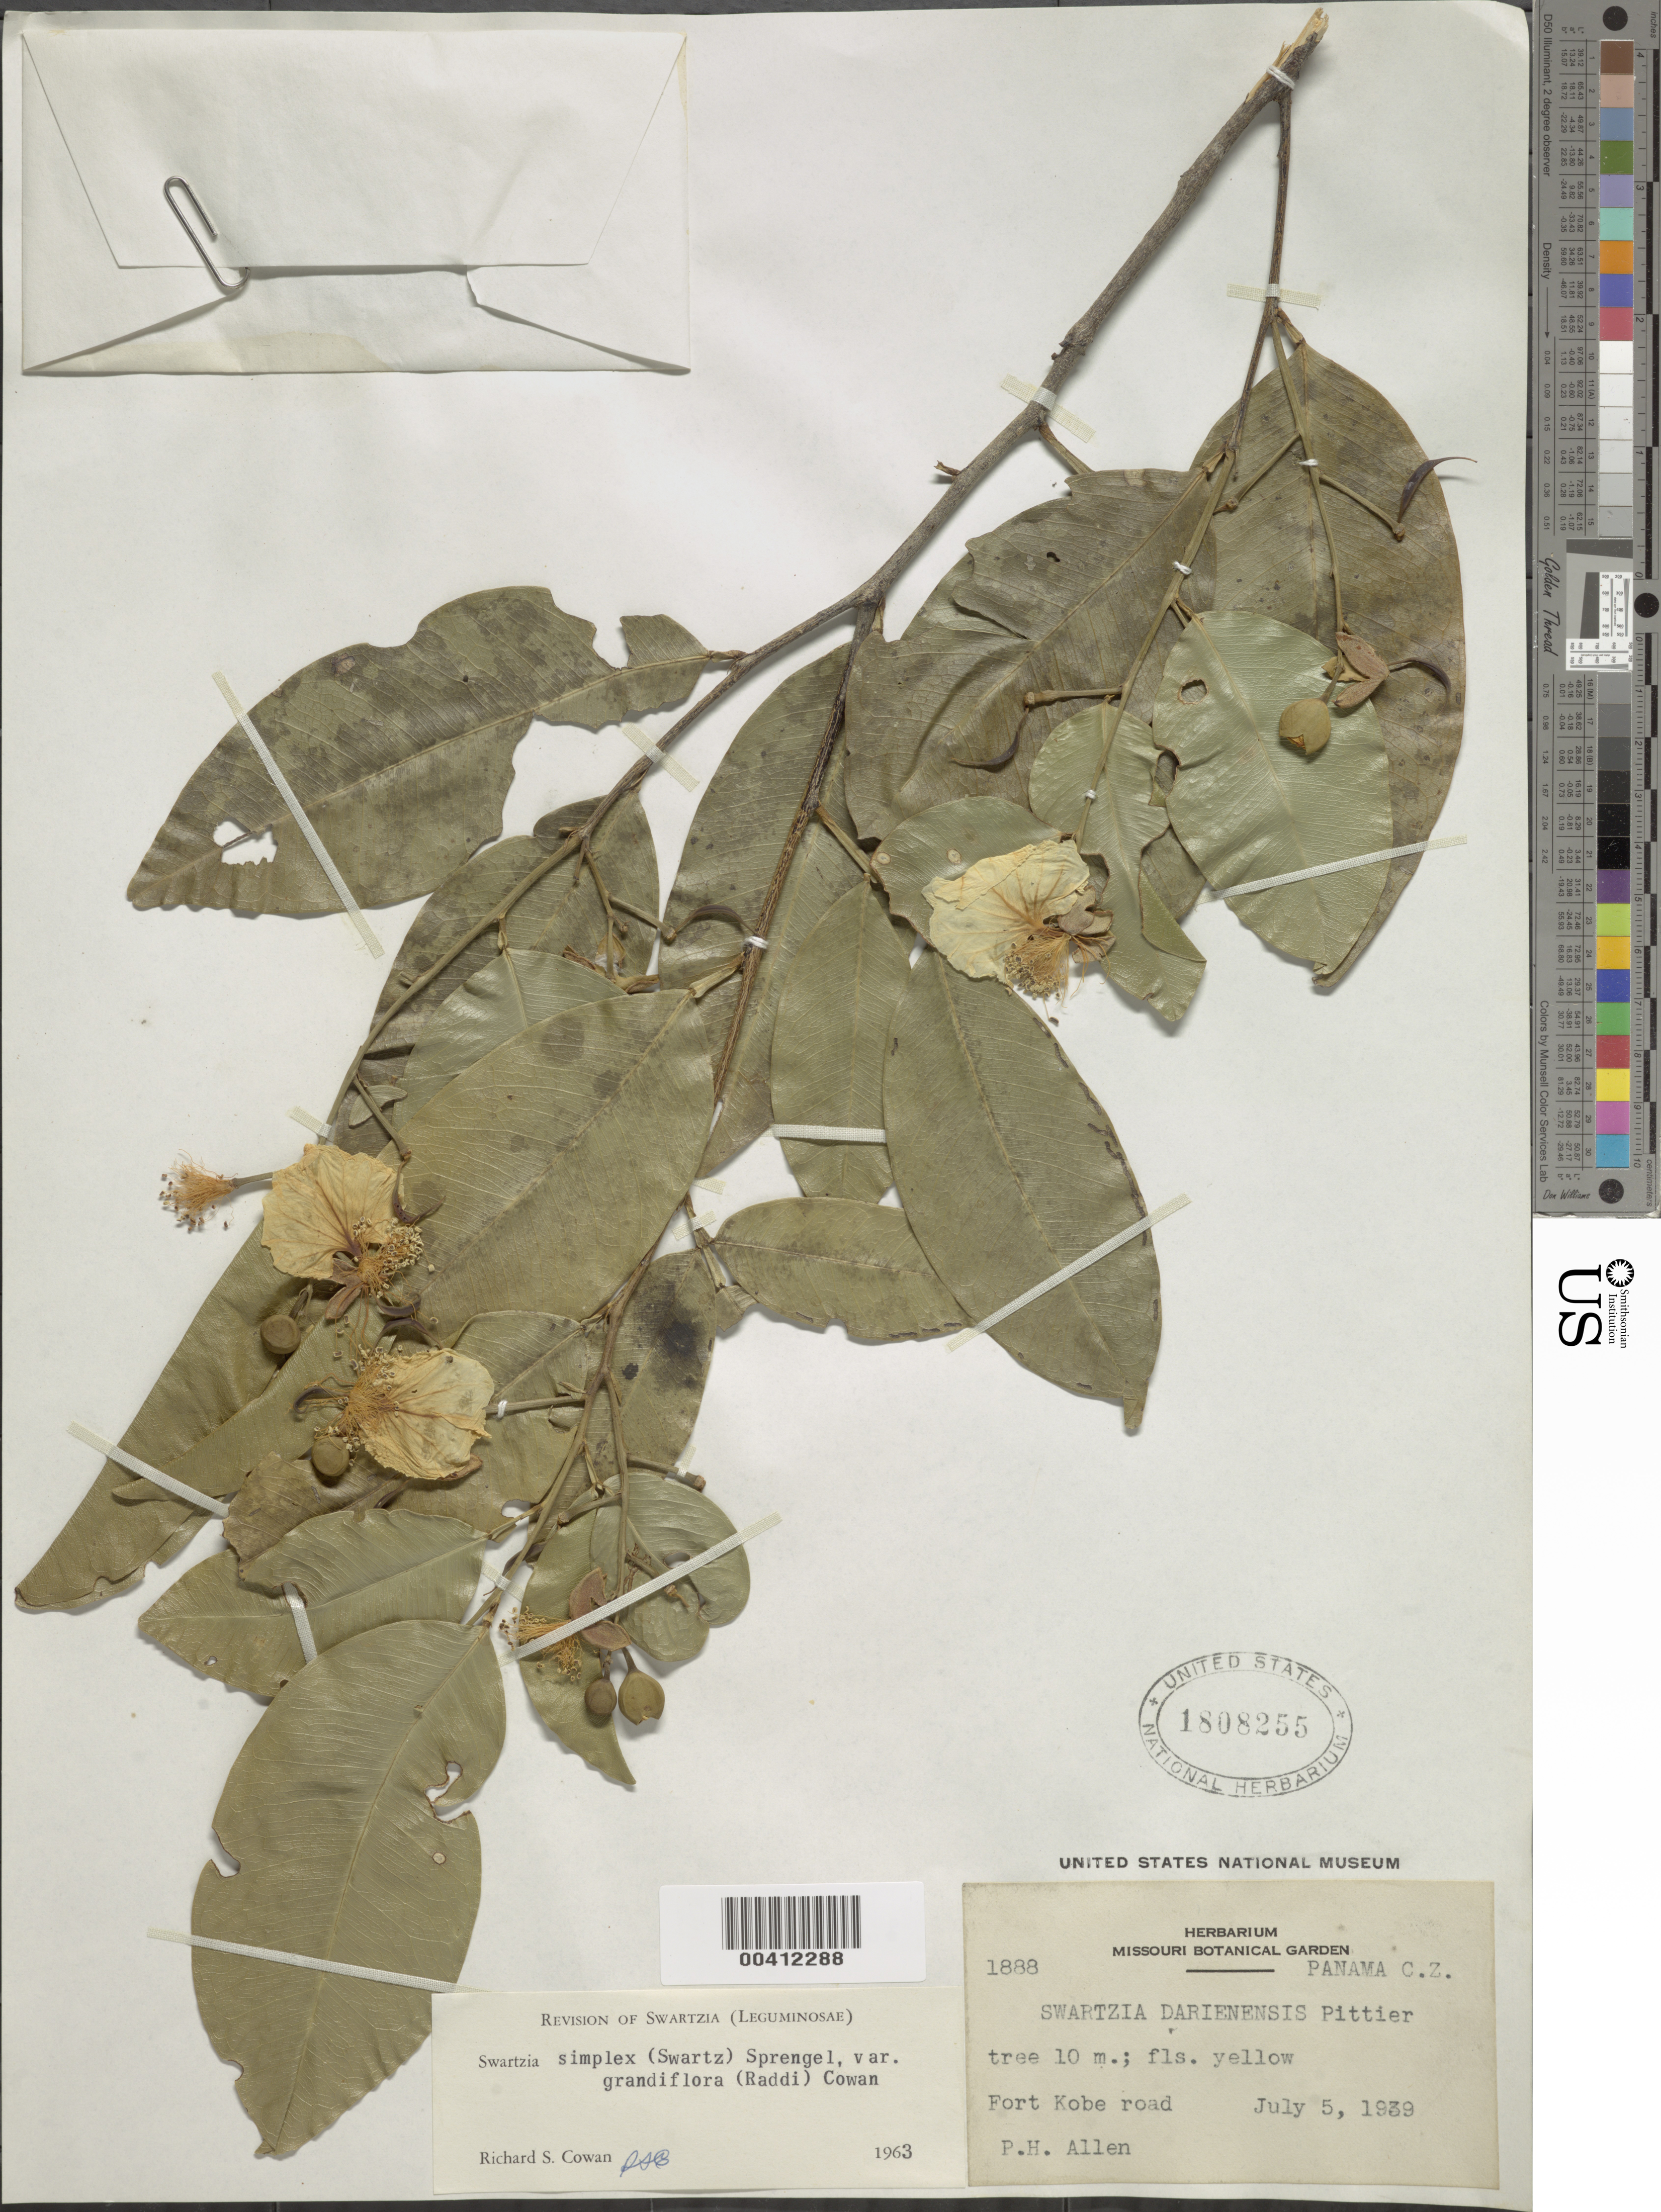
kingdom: Plantae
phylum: Tracheophyta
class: Magnoliopsida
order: Fabales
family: Fabaceae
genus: Swartzia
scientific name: Swartzia simplex var. grandiflora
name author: (Raddi) R.S. Cowan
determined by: Cowan, R. S.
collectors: P. H. Allen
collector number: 1888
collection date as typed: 05 Jul 1939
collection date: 1939-07-05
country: Panama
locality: Fort Kobe road.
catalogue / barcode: US 1808255